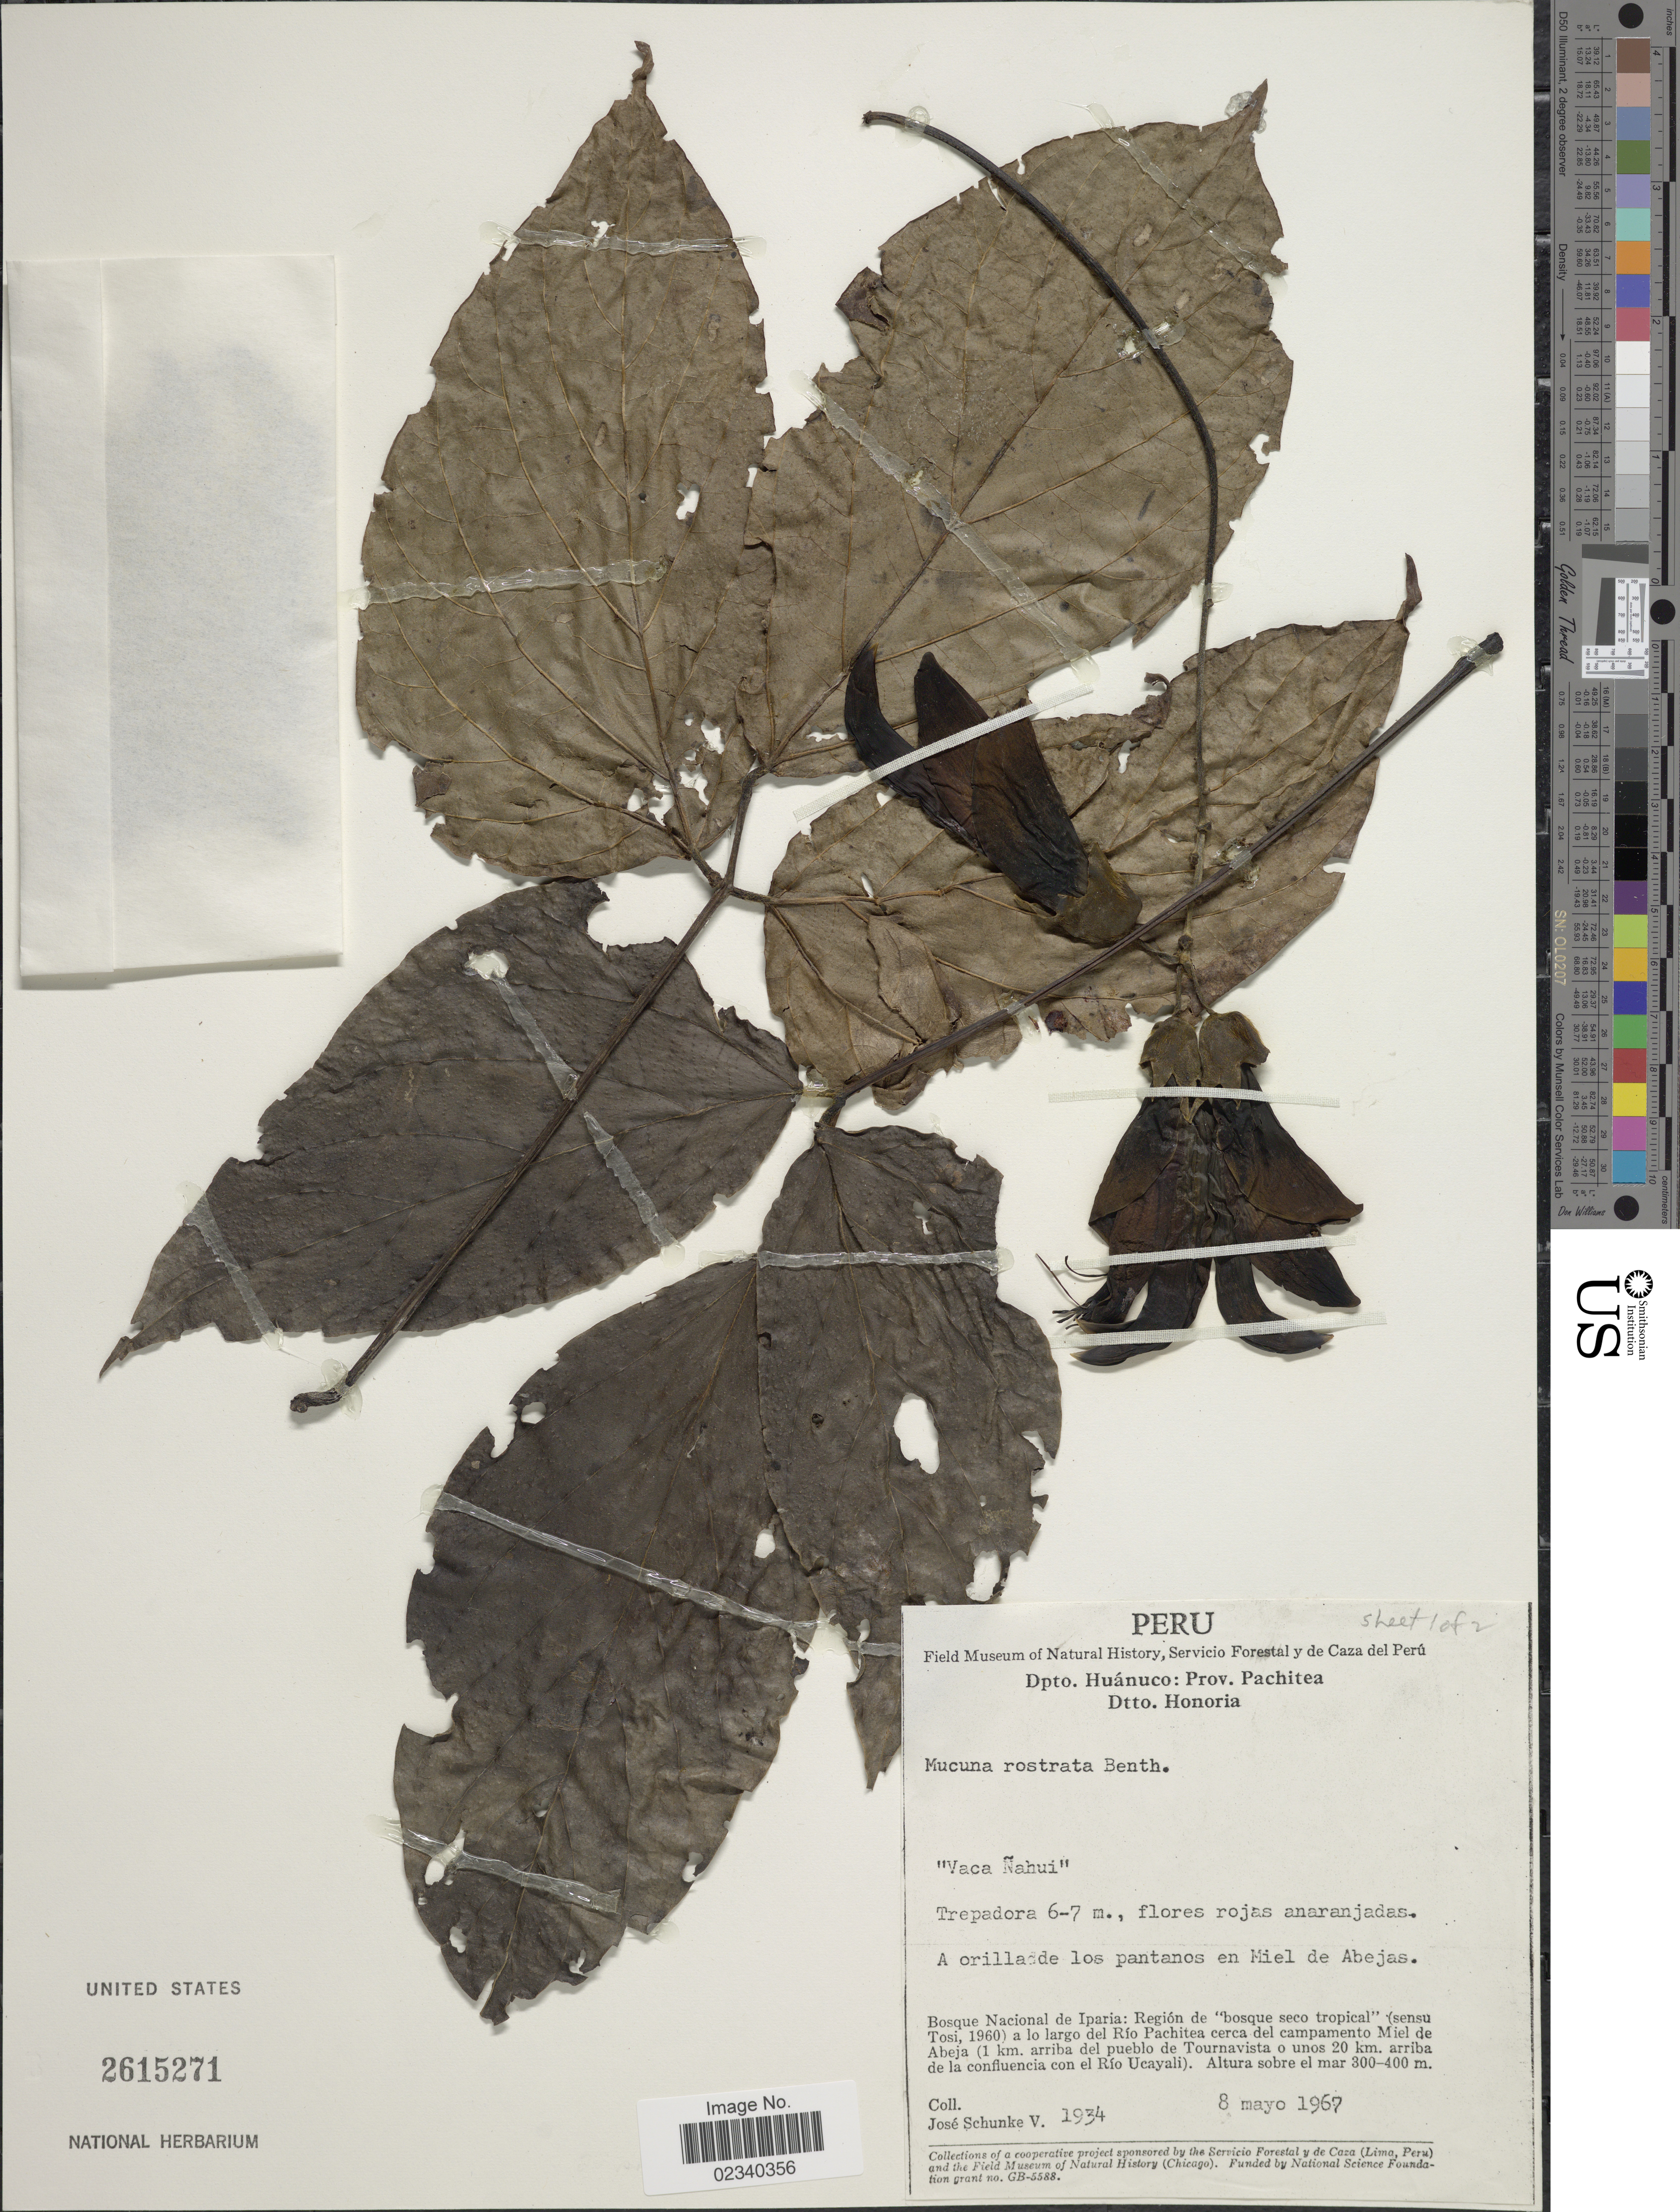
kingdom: Plantae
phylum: Tracheophyta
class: Magnoliopsida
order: Fabales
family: Fabaceae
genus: Mucuna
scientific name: Mucuna rostrata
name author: Benth.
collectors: J. Schunke Vigo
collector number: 1934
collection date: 1967-05-08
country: Peru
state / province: Huánuco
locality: Dpto. Huanuco: Prov. Pachitea, Dtto. Honoria. Bosque Nacional de Iparia:Region de "bosque seco tropical" a lo largo del Rio Pachitea cerca del campamento Miel de Abeja ( 1 km. arriba del pueblo de Tournavista o unos 20 km. arriba de la confluencia con el Rio Ucayali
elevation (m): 300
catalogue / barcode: US 2615271